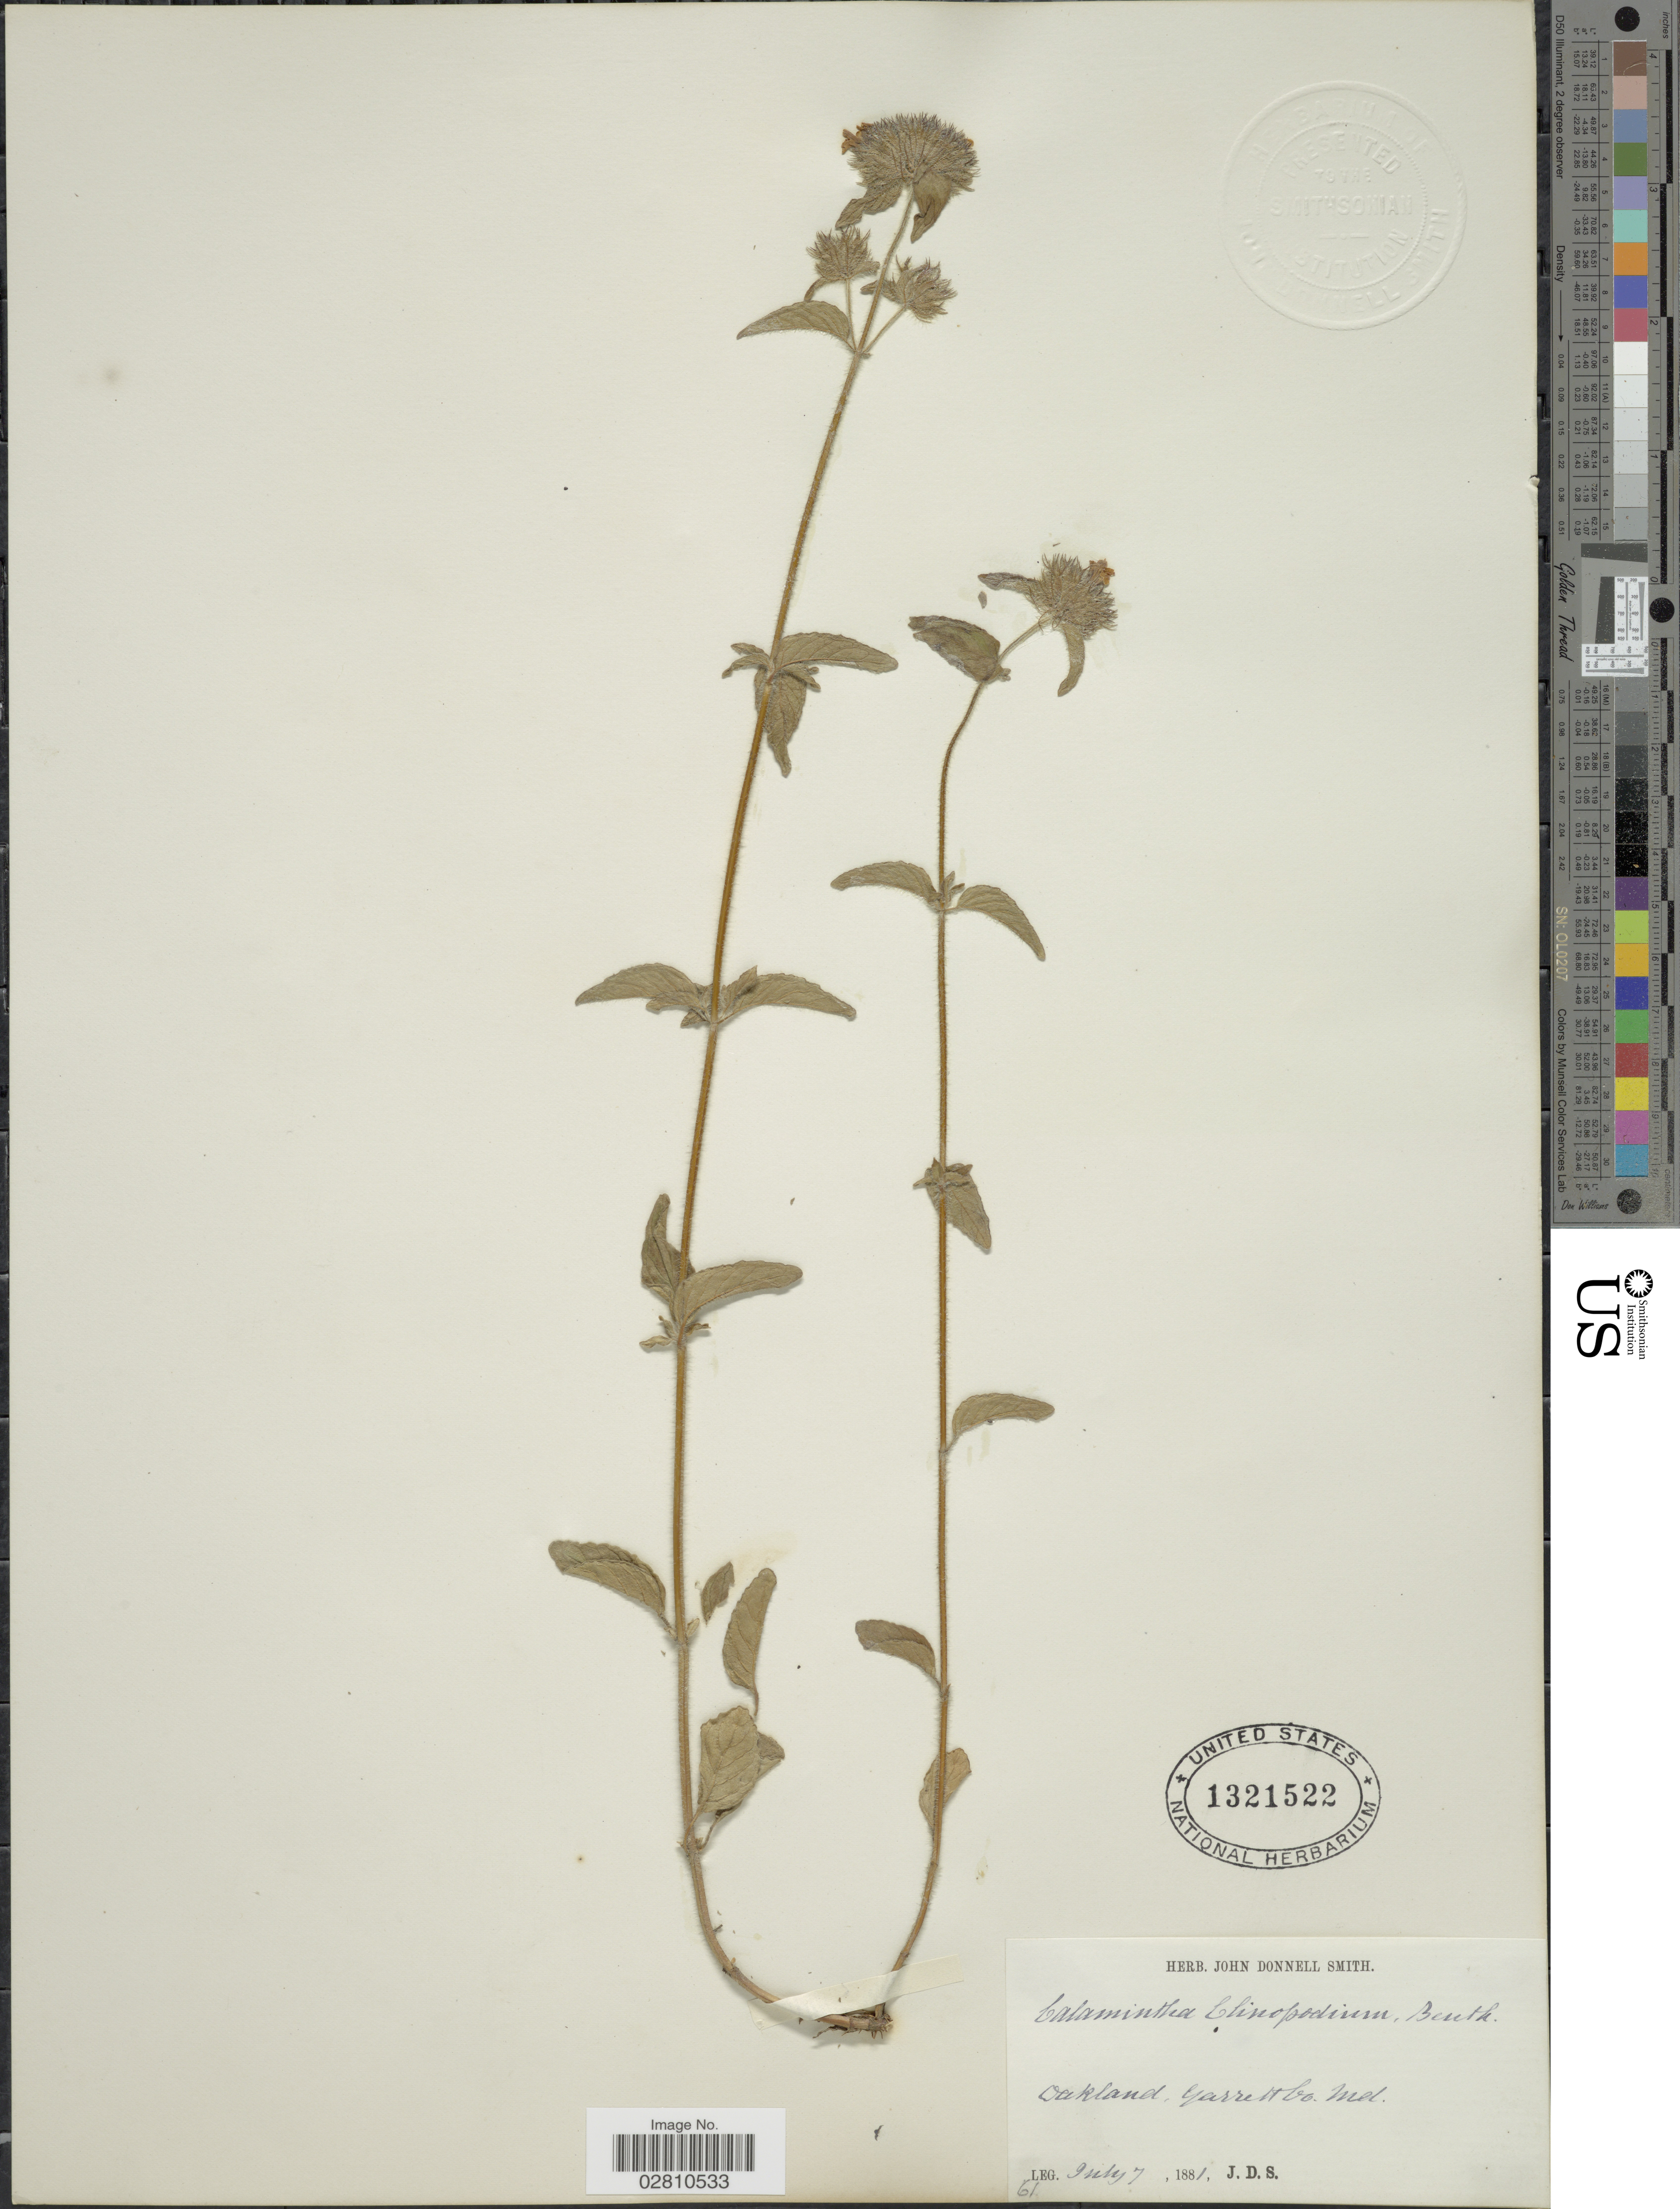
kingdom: Plantae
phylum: Tracheophyta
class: Magnoliopsida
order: Lamiales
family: Lamiaceae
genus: Clinopodium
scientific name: Clinopodium vulgare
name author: L.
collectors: J. Donnell Smith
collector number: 61?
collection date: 1881-07-07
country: United States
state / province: Maryland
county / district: Garrett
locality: Oakland, Garrett Co., Md.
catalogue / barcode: US 1321522